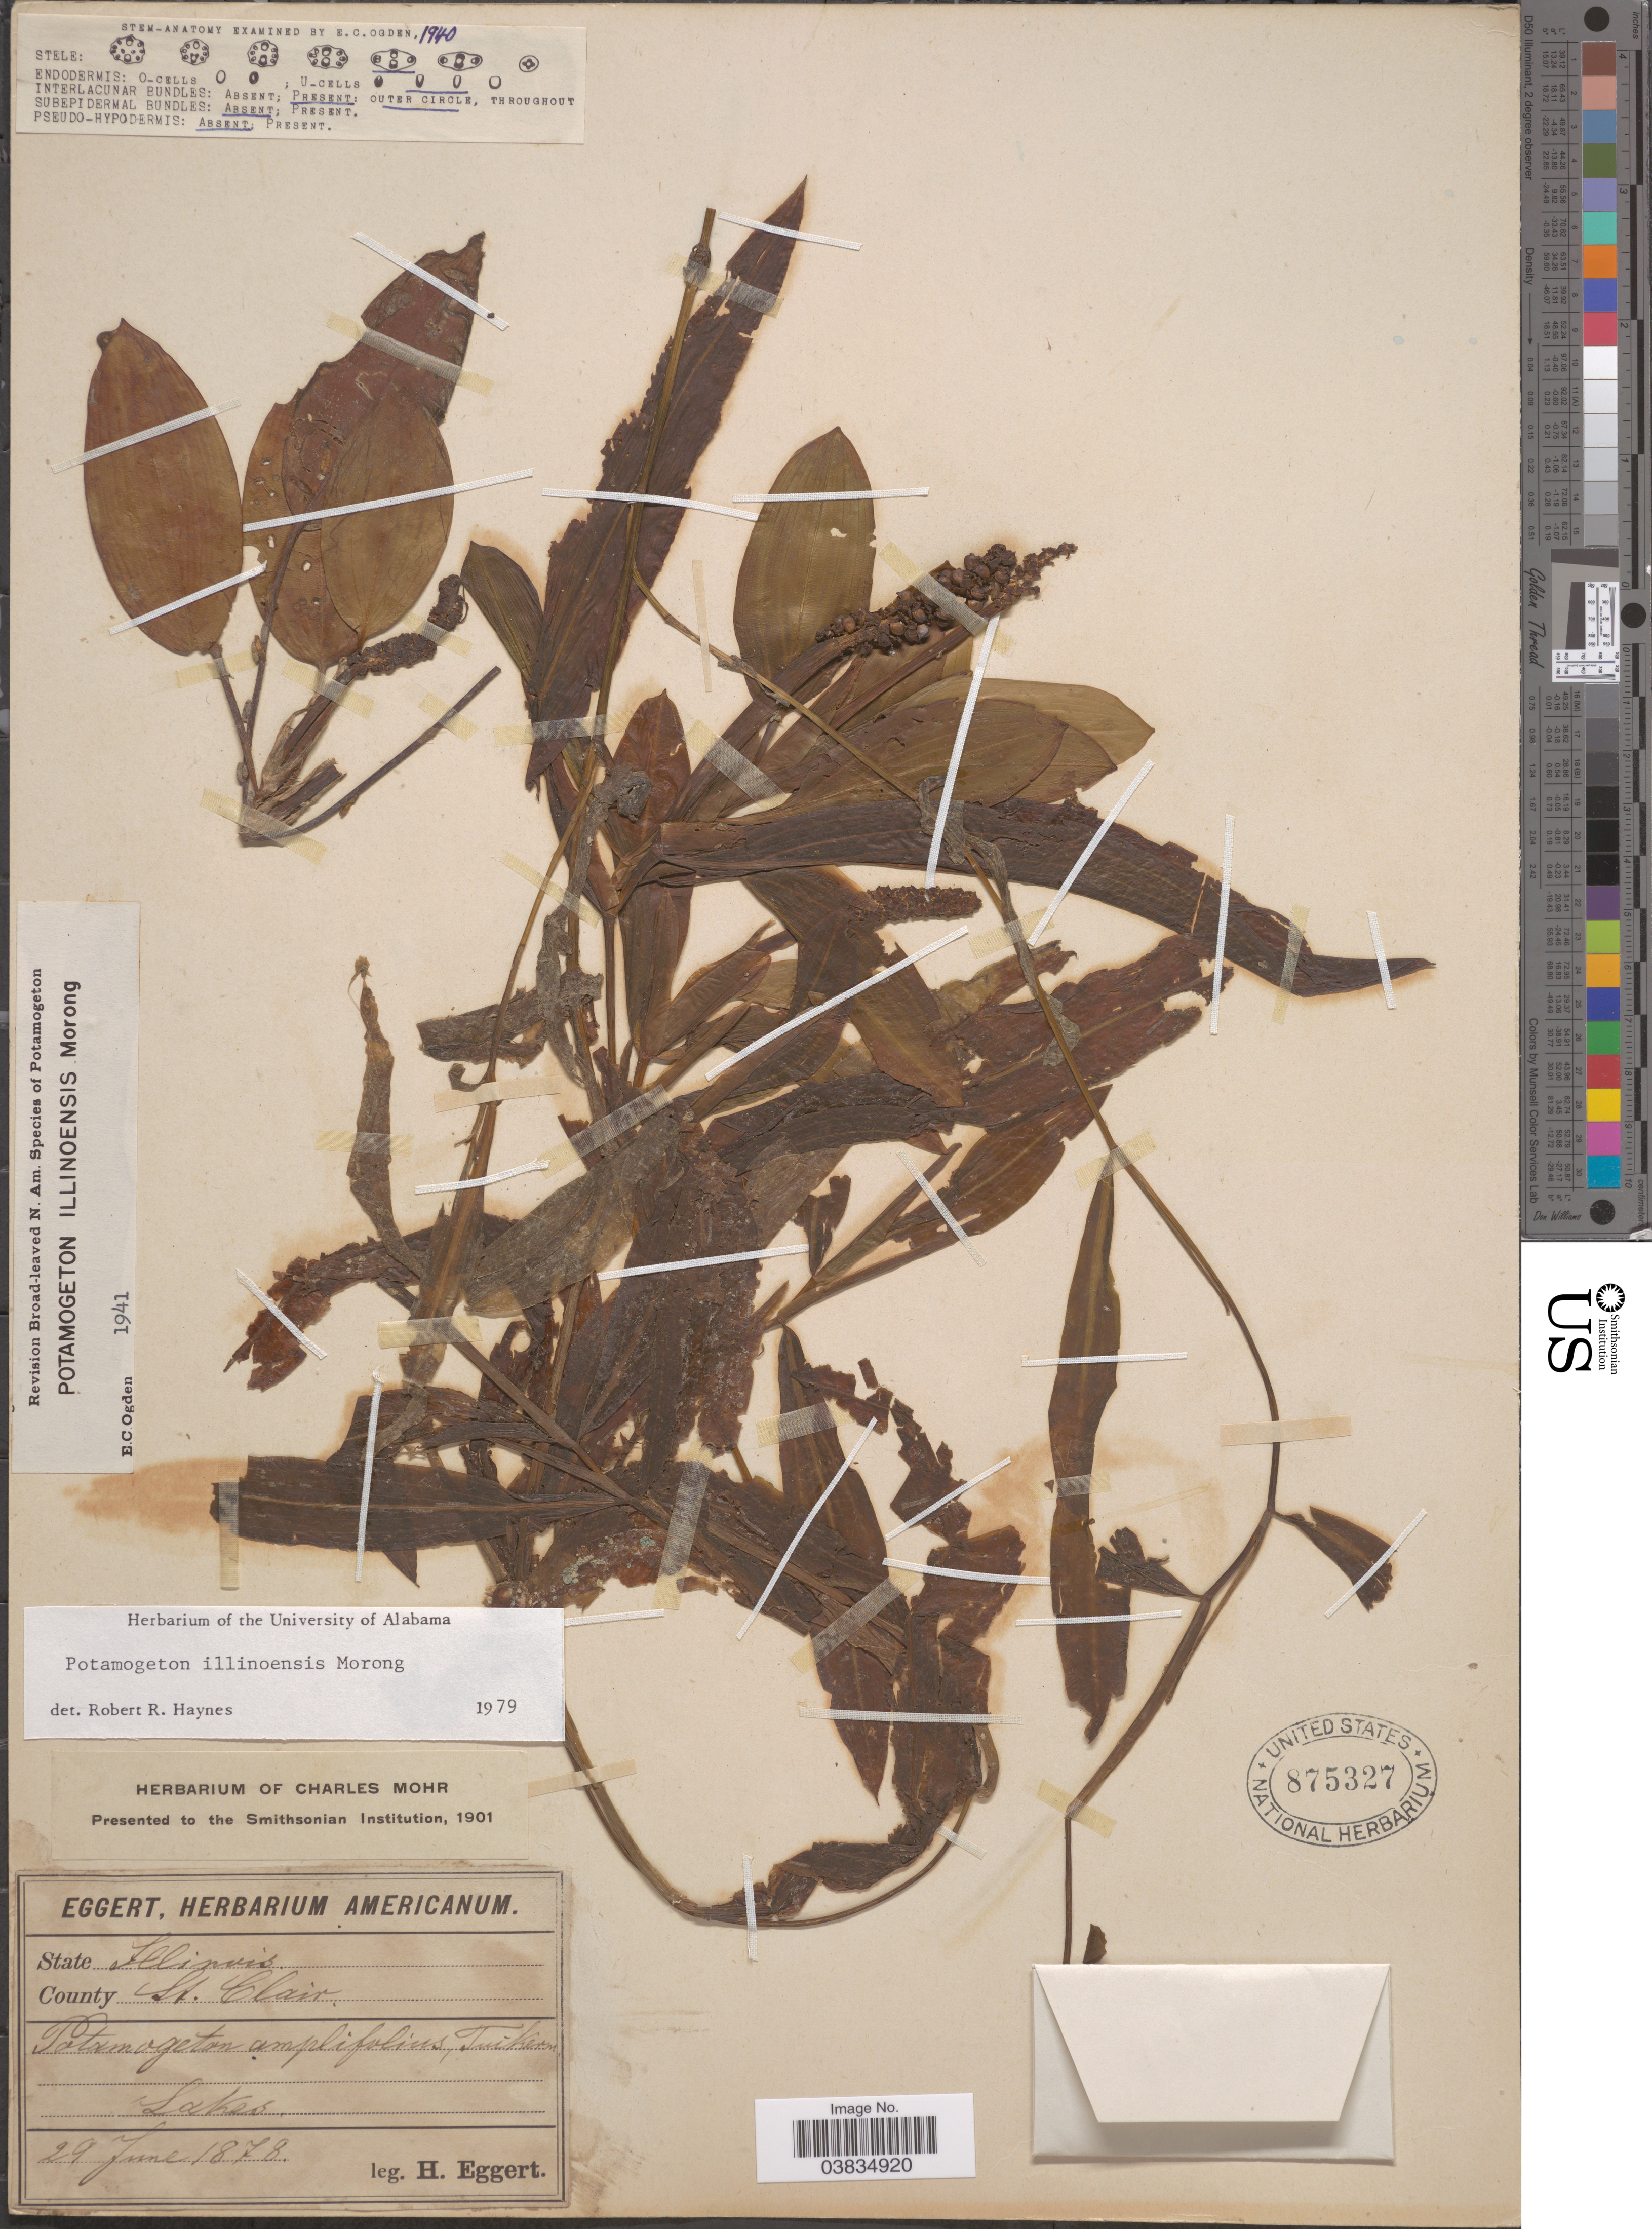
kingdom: Plantae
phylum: Tracheophyta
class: Liliopsida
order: Alismatales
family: Potamogetonaceae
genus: Potamogeton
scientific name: Potamogeton illinoensis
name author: Morong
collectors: H. Eggert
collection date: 1878-06-29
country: United States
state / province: Illinois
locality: County St. Clair. Lakes.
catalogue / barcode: US 875327